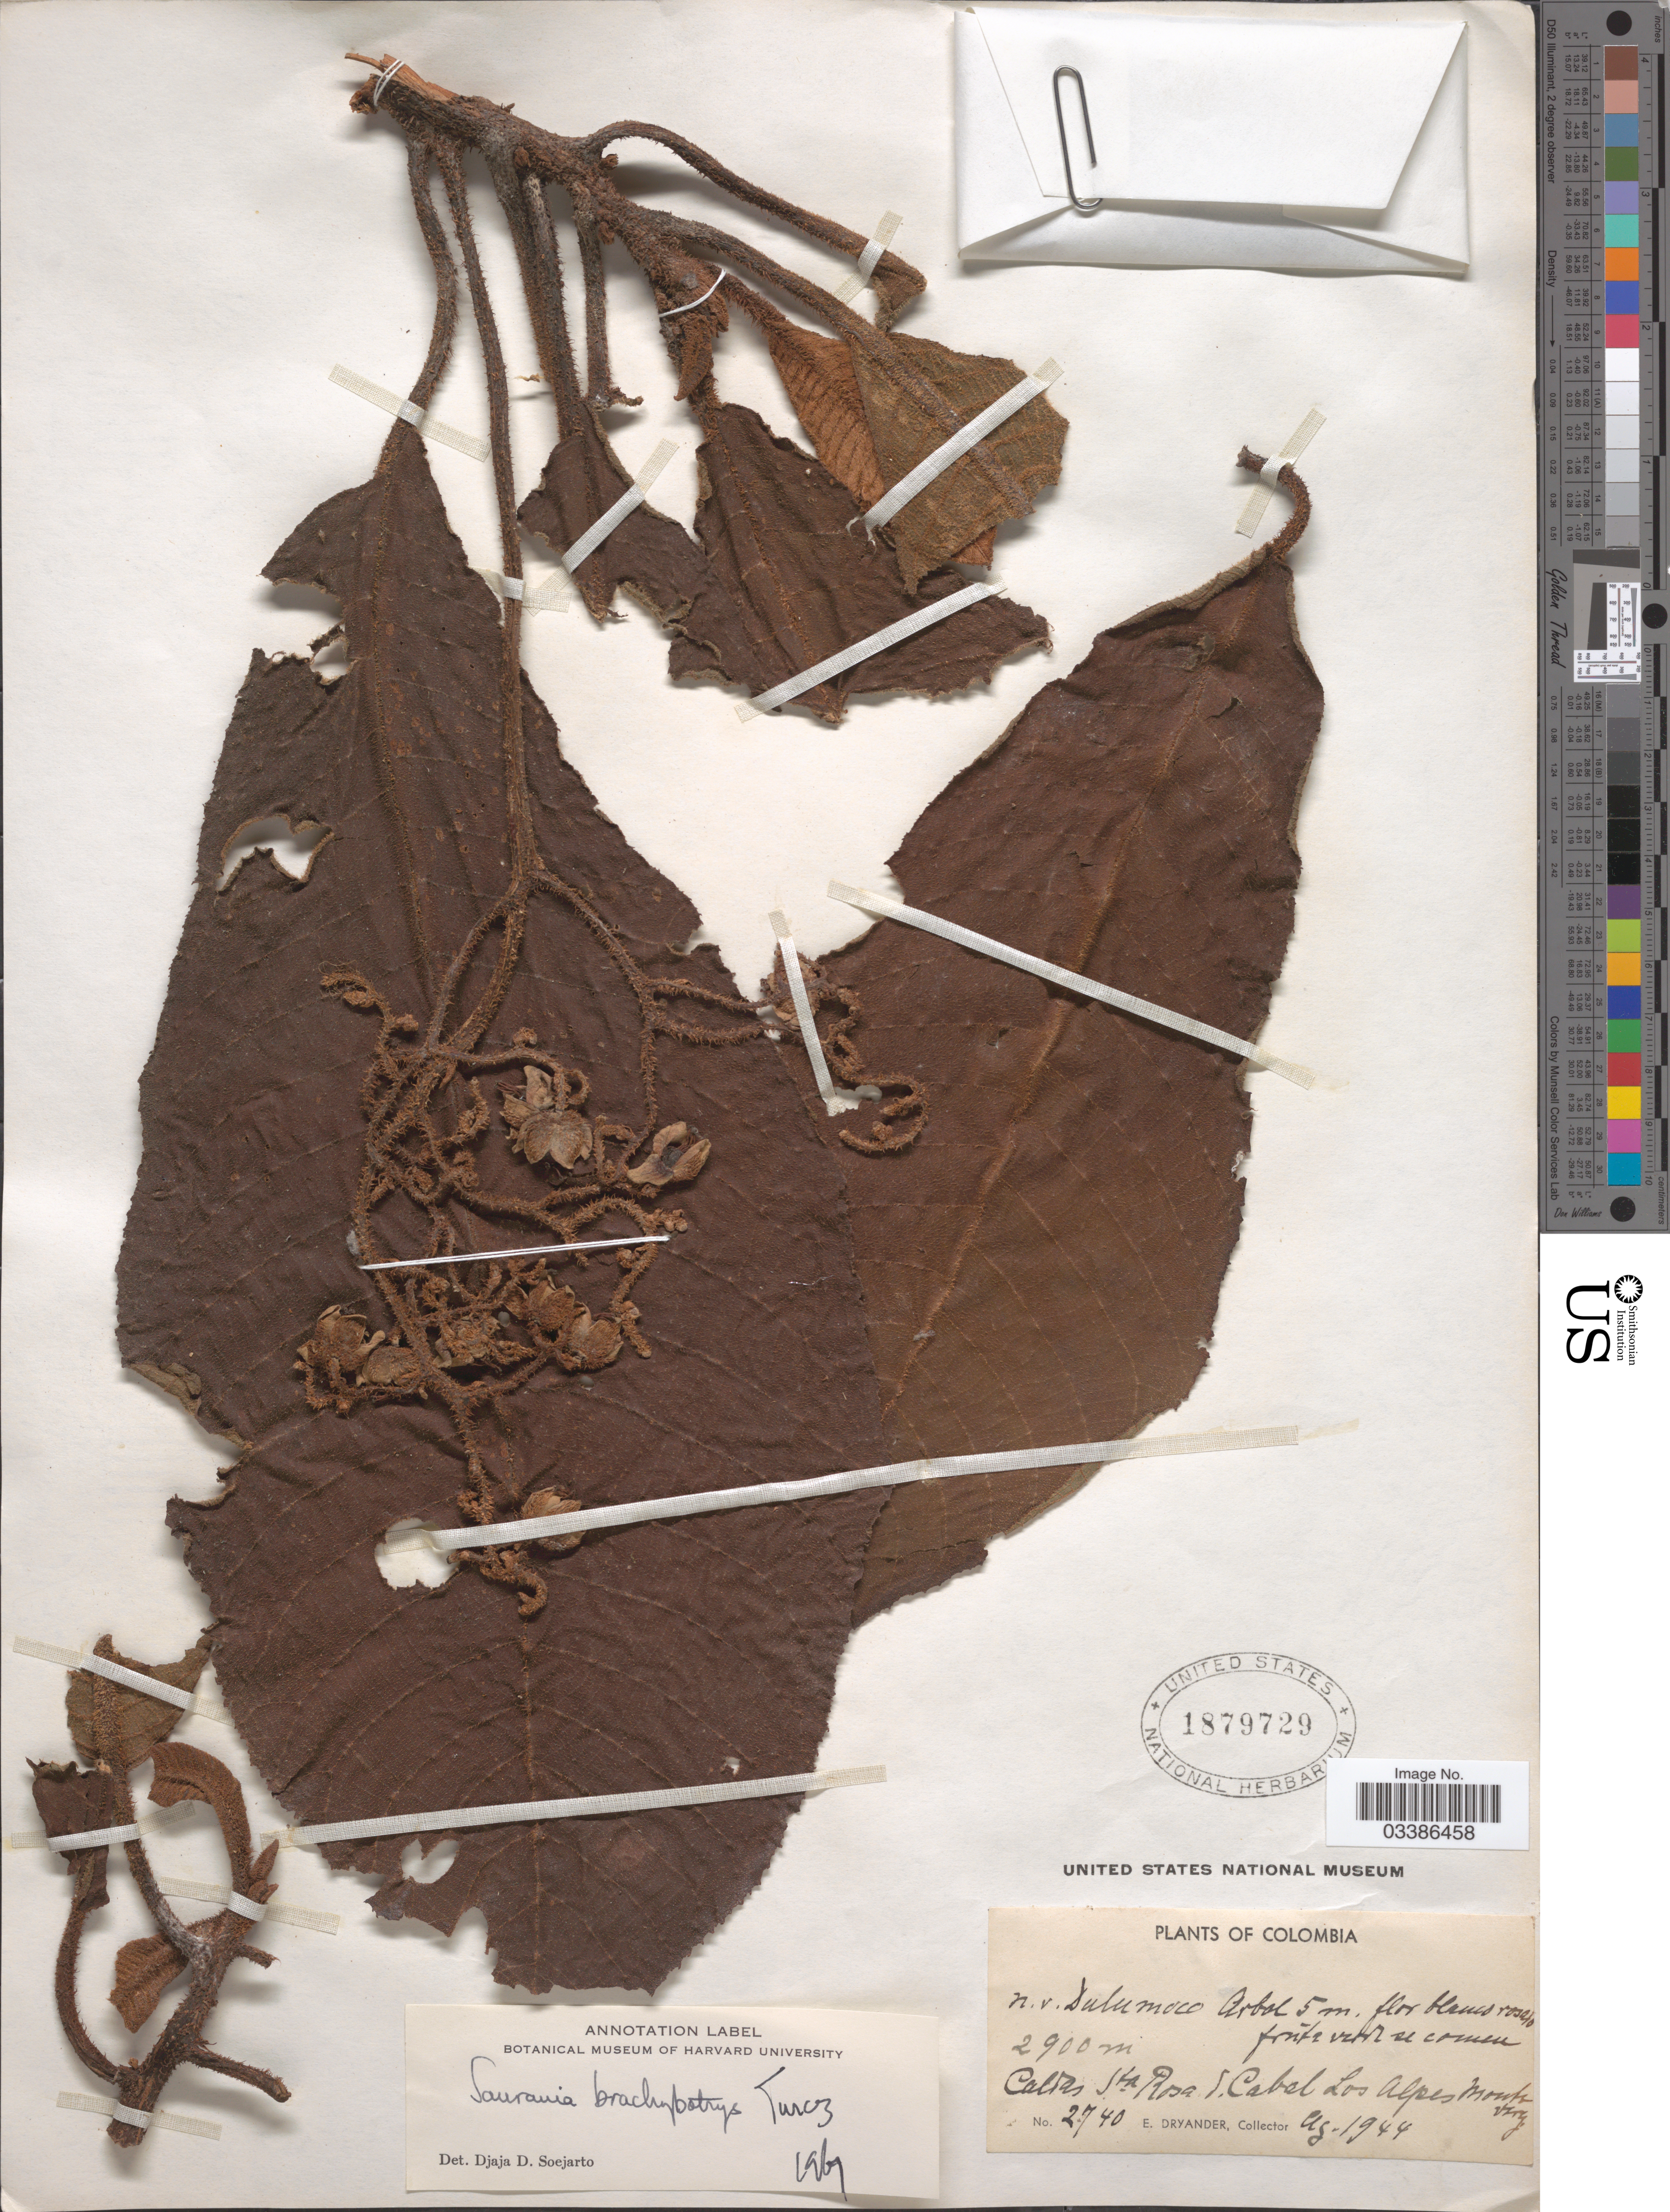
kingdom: Plantae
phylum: Tracheophyta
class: Magnoliopsida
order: Ericales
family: Actinidiaceae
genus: Saurauia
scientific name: Saurauia brachybotrys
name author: Turcz.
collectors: E. Dryander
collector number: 2740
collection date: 1944-08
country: Colombia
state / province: Caldas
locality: Sta Rosa d. Cabal Los Alpes Monte virg [interpreted].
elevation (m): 2900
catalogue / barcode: US 1879729